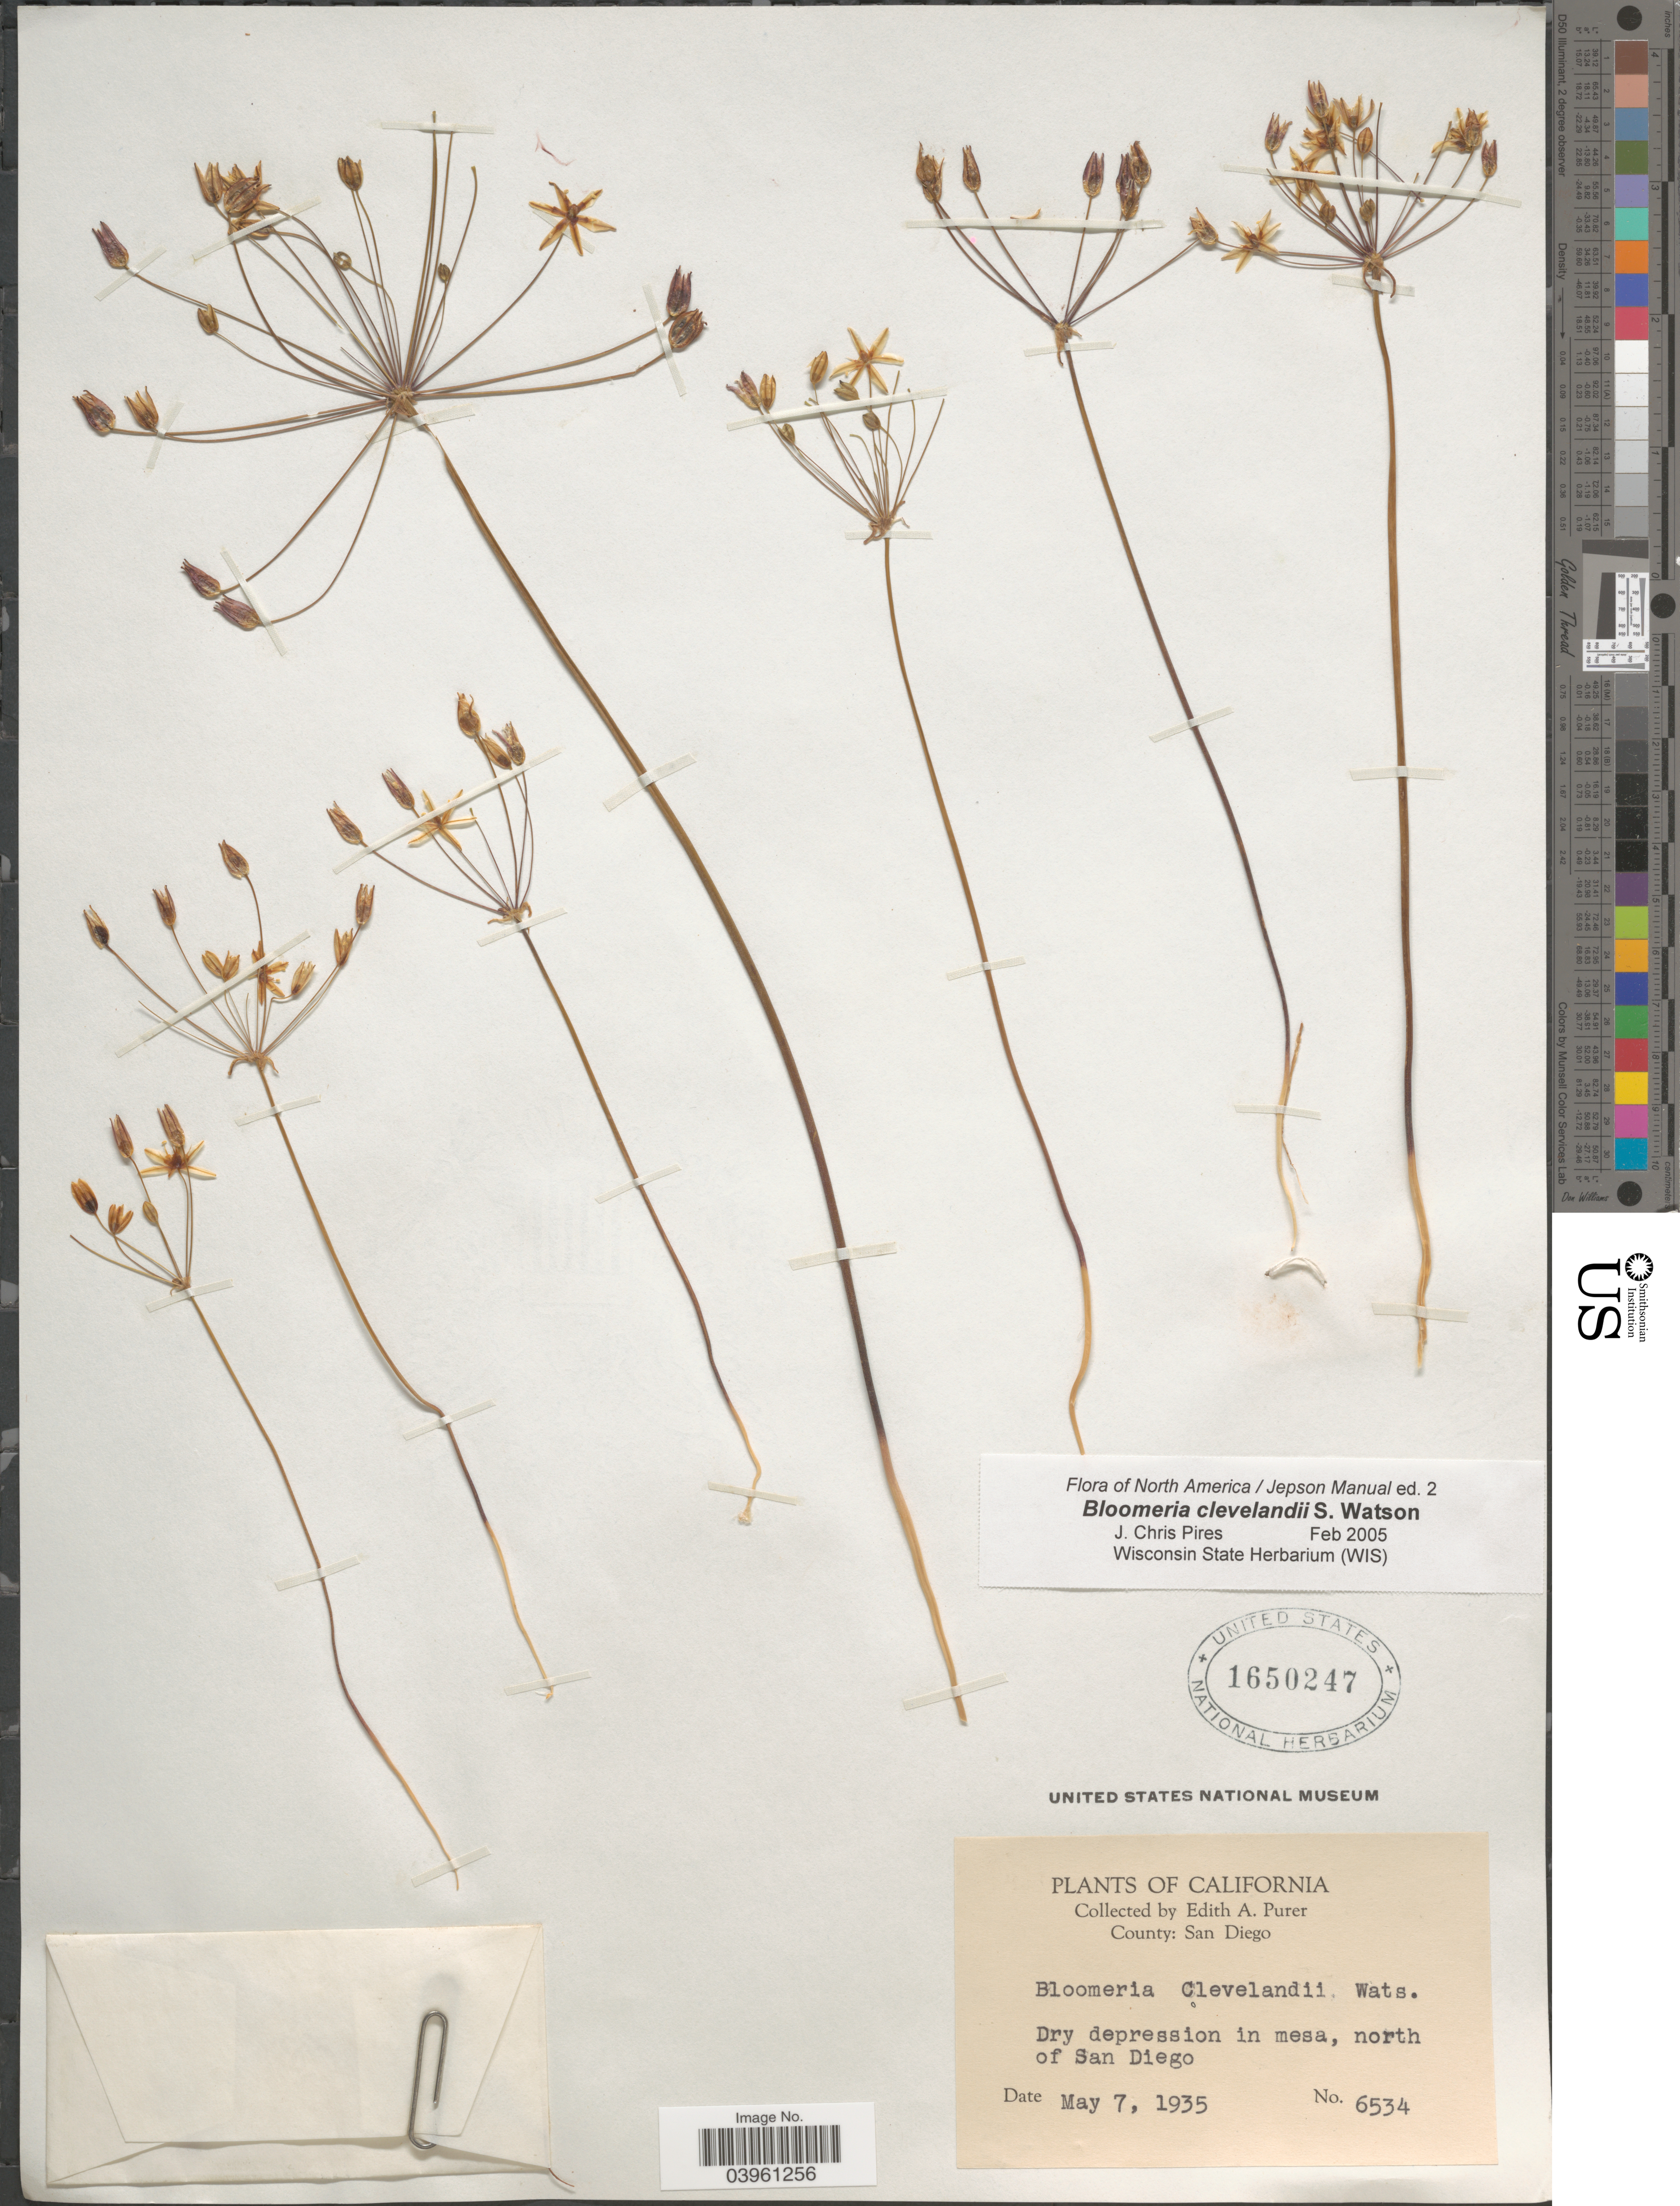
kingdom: Plantae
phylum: Tracheophyta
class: Liliopsida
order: Asparagales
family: Asparagaceae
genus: Bloomeria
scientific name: Bloomeria clevelandii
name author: S. Watson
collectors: E. Purer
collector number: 6534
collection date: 1935-05-07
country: United States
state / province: California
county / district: San Diego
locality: County: San Diego. In mesa, north of San Diego.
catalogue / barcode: US 1650247